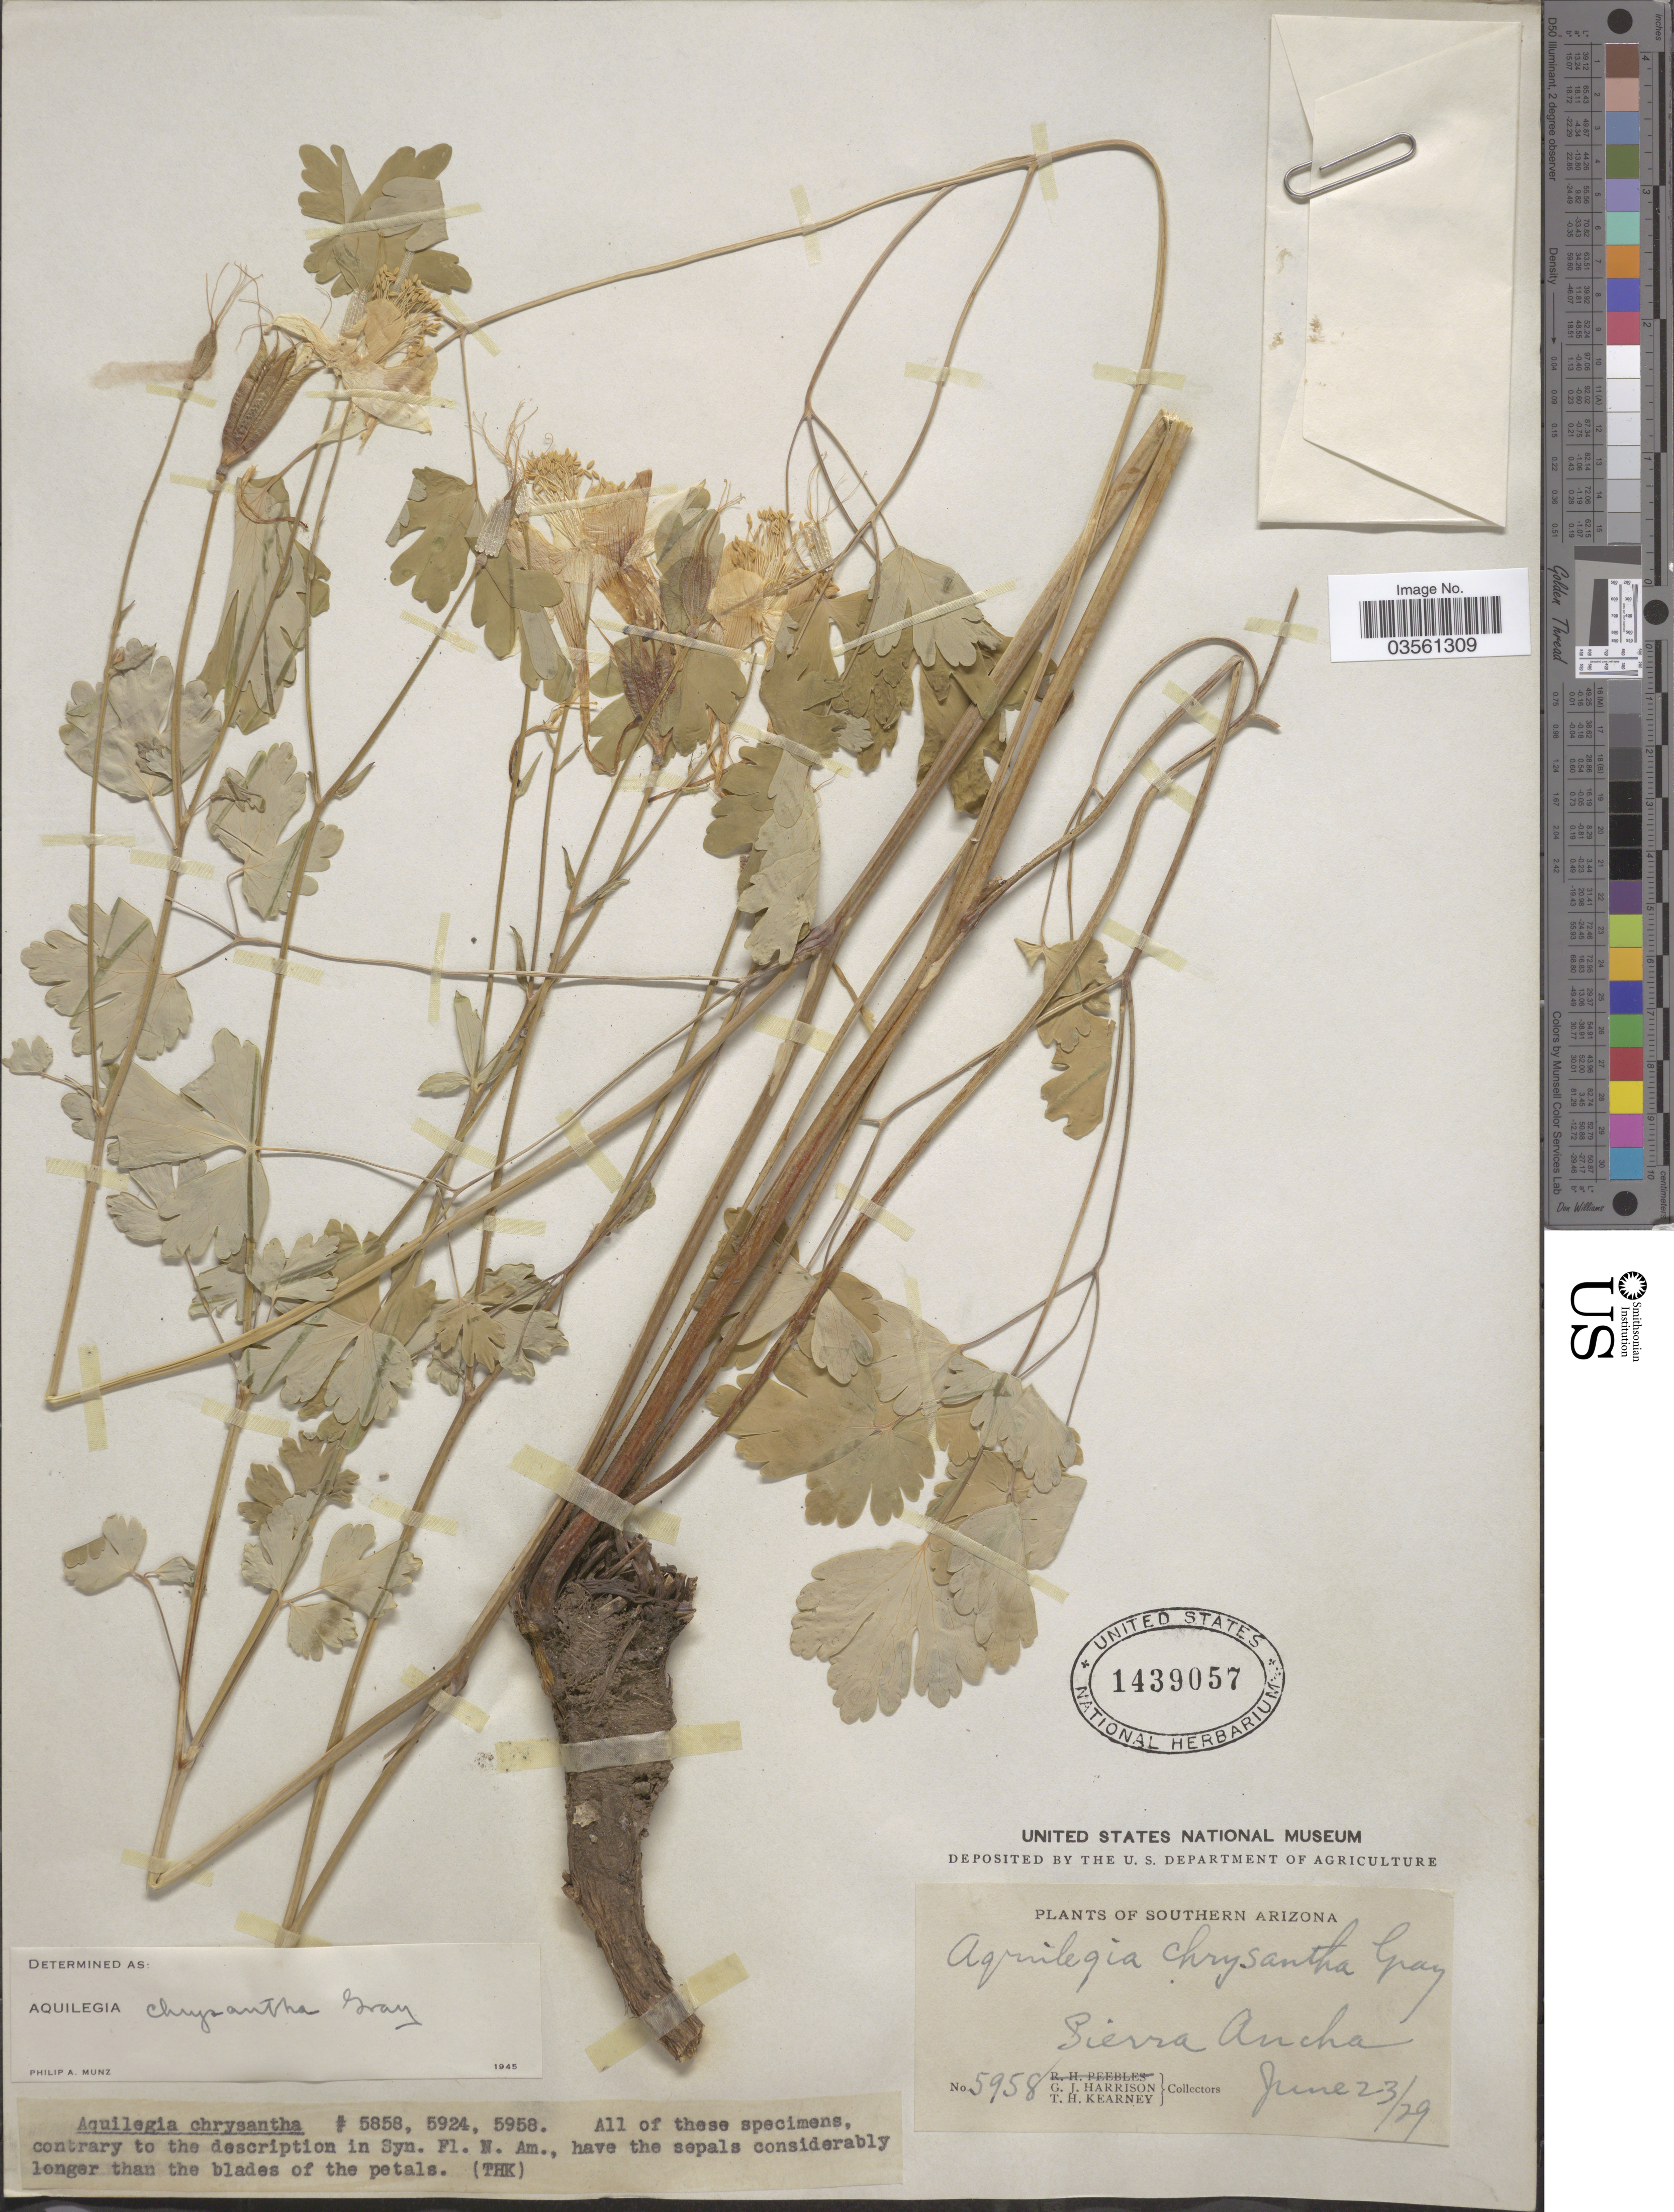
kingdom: Plantae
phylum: Tracheophyta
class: Magnoliopsida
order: Ranunculales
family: Ranunculaceae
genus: Aquilegia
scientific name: Aquilegia chrysantha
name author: A. Gray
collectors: G. J. Harrison & T. H. Kearney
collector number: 5958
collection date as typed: Transcribed d/m/y: 23/6/29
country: United States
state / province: Arizona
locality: Southern Arizona. Sierra Ancha.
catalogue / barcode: US 1439057